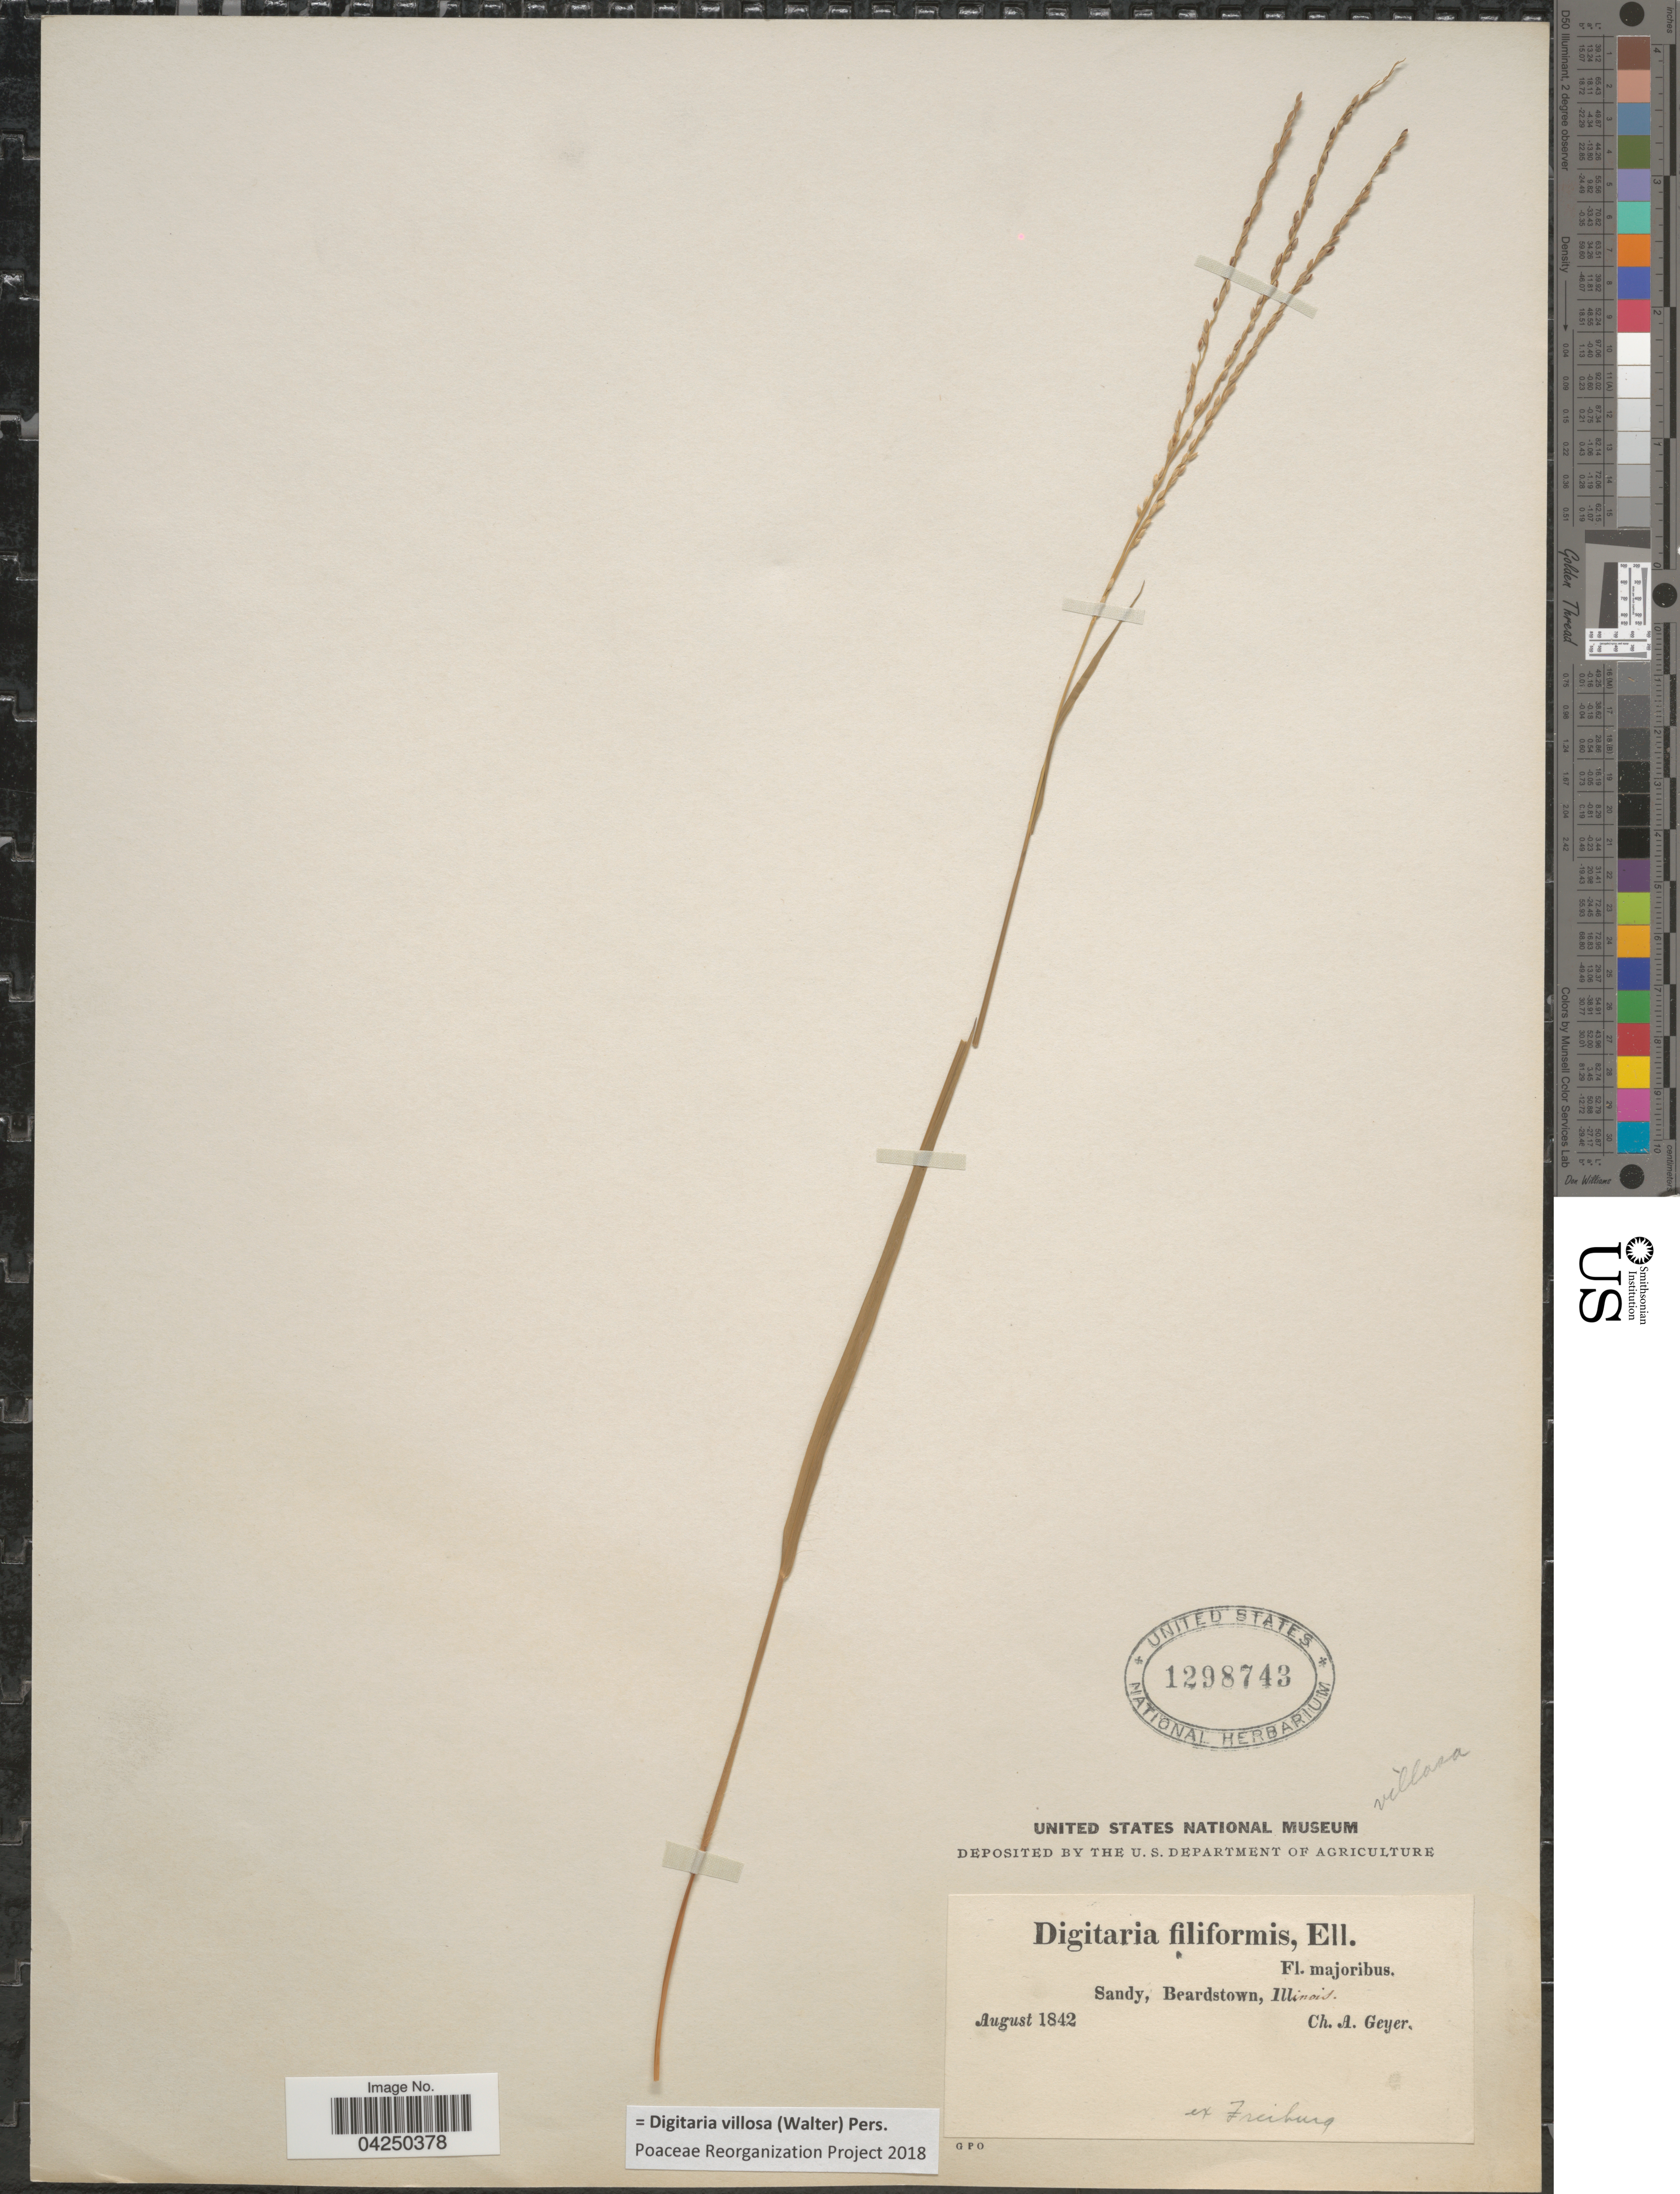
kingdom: Plantae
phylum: Tracheophyta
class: Liliopsida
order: Poales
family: Poaceae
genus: Digitaria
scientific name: Digitaria villosa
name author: (Walter) Pers.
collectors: C. A. Geyer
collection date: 1842-08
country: United States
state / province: Illinois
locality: Sandy, Beardstown.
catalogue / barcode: US 1298743